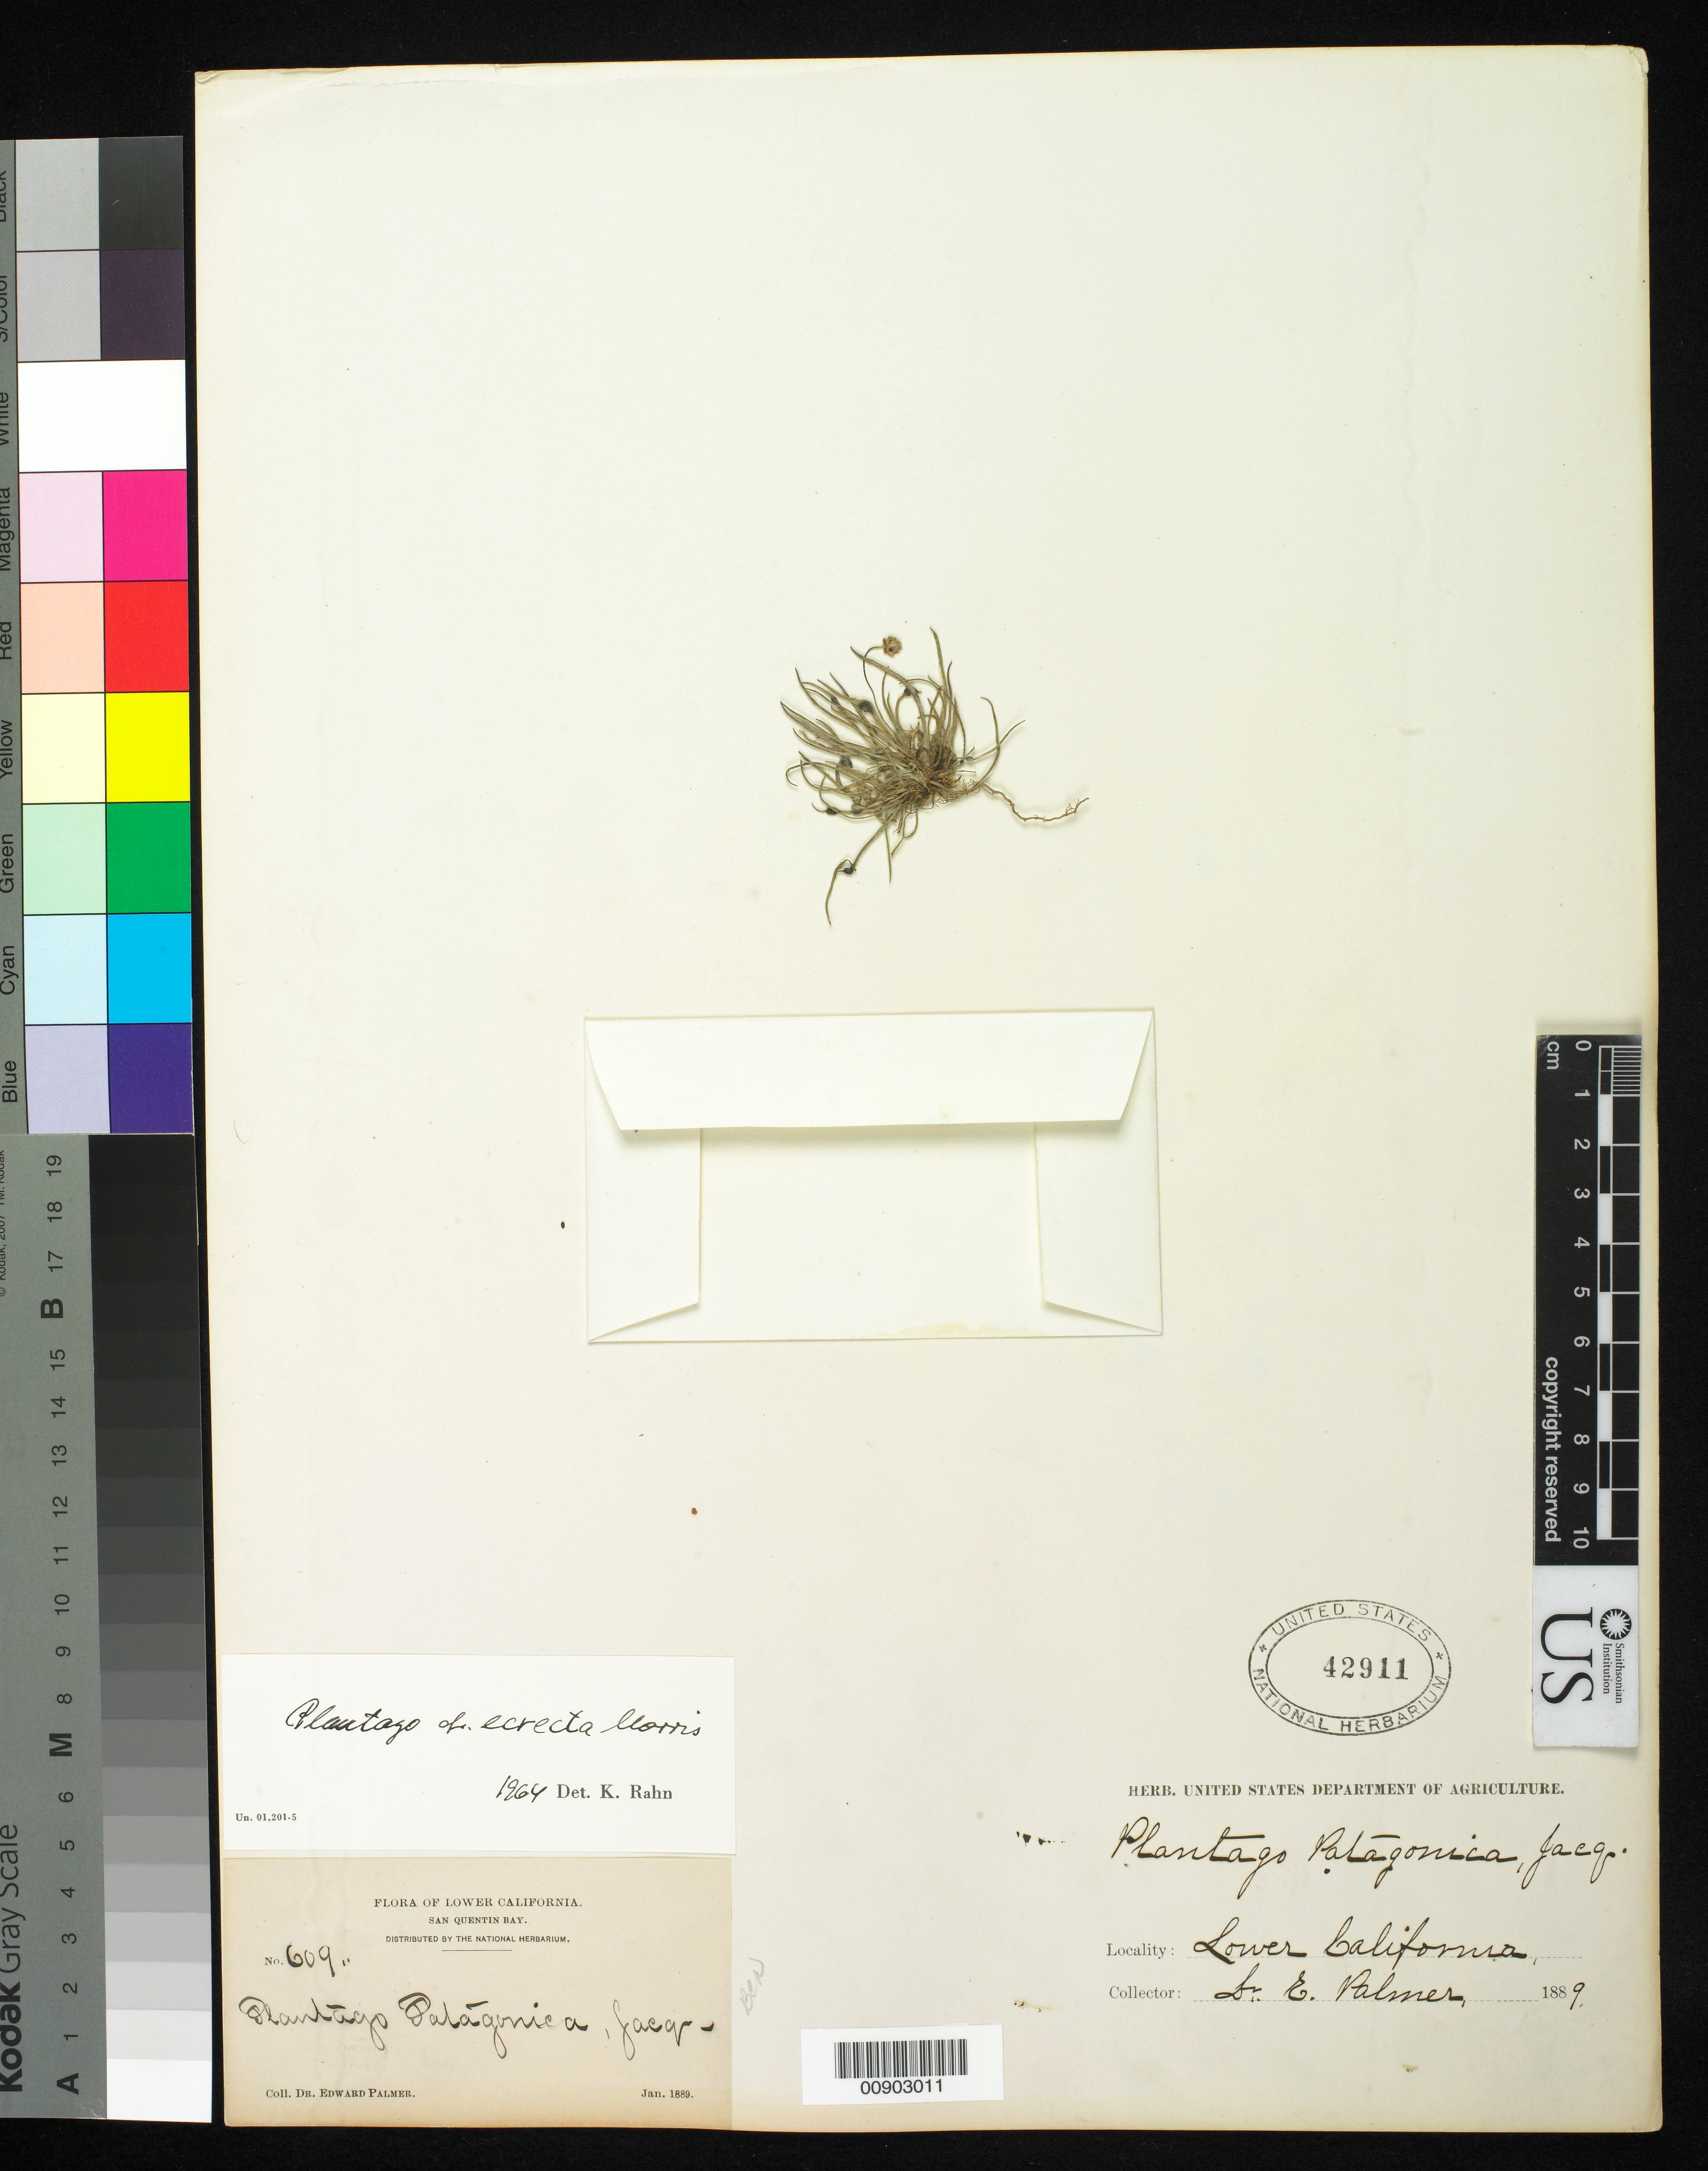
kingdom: Plantae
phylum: Tracheophyta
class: Magnoliopsida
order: Lamiales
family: Plantaginaceae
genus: Plantago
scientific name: Plantago erecta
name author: Morris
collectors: E. Palmer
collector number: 609"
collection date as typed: Jan 1889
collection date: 1889-01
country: Mexico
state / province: Baja California Norte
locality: San Quentin Bay, Baja California.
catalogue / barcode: US 42911